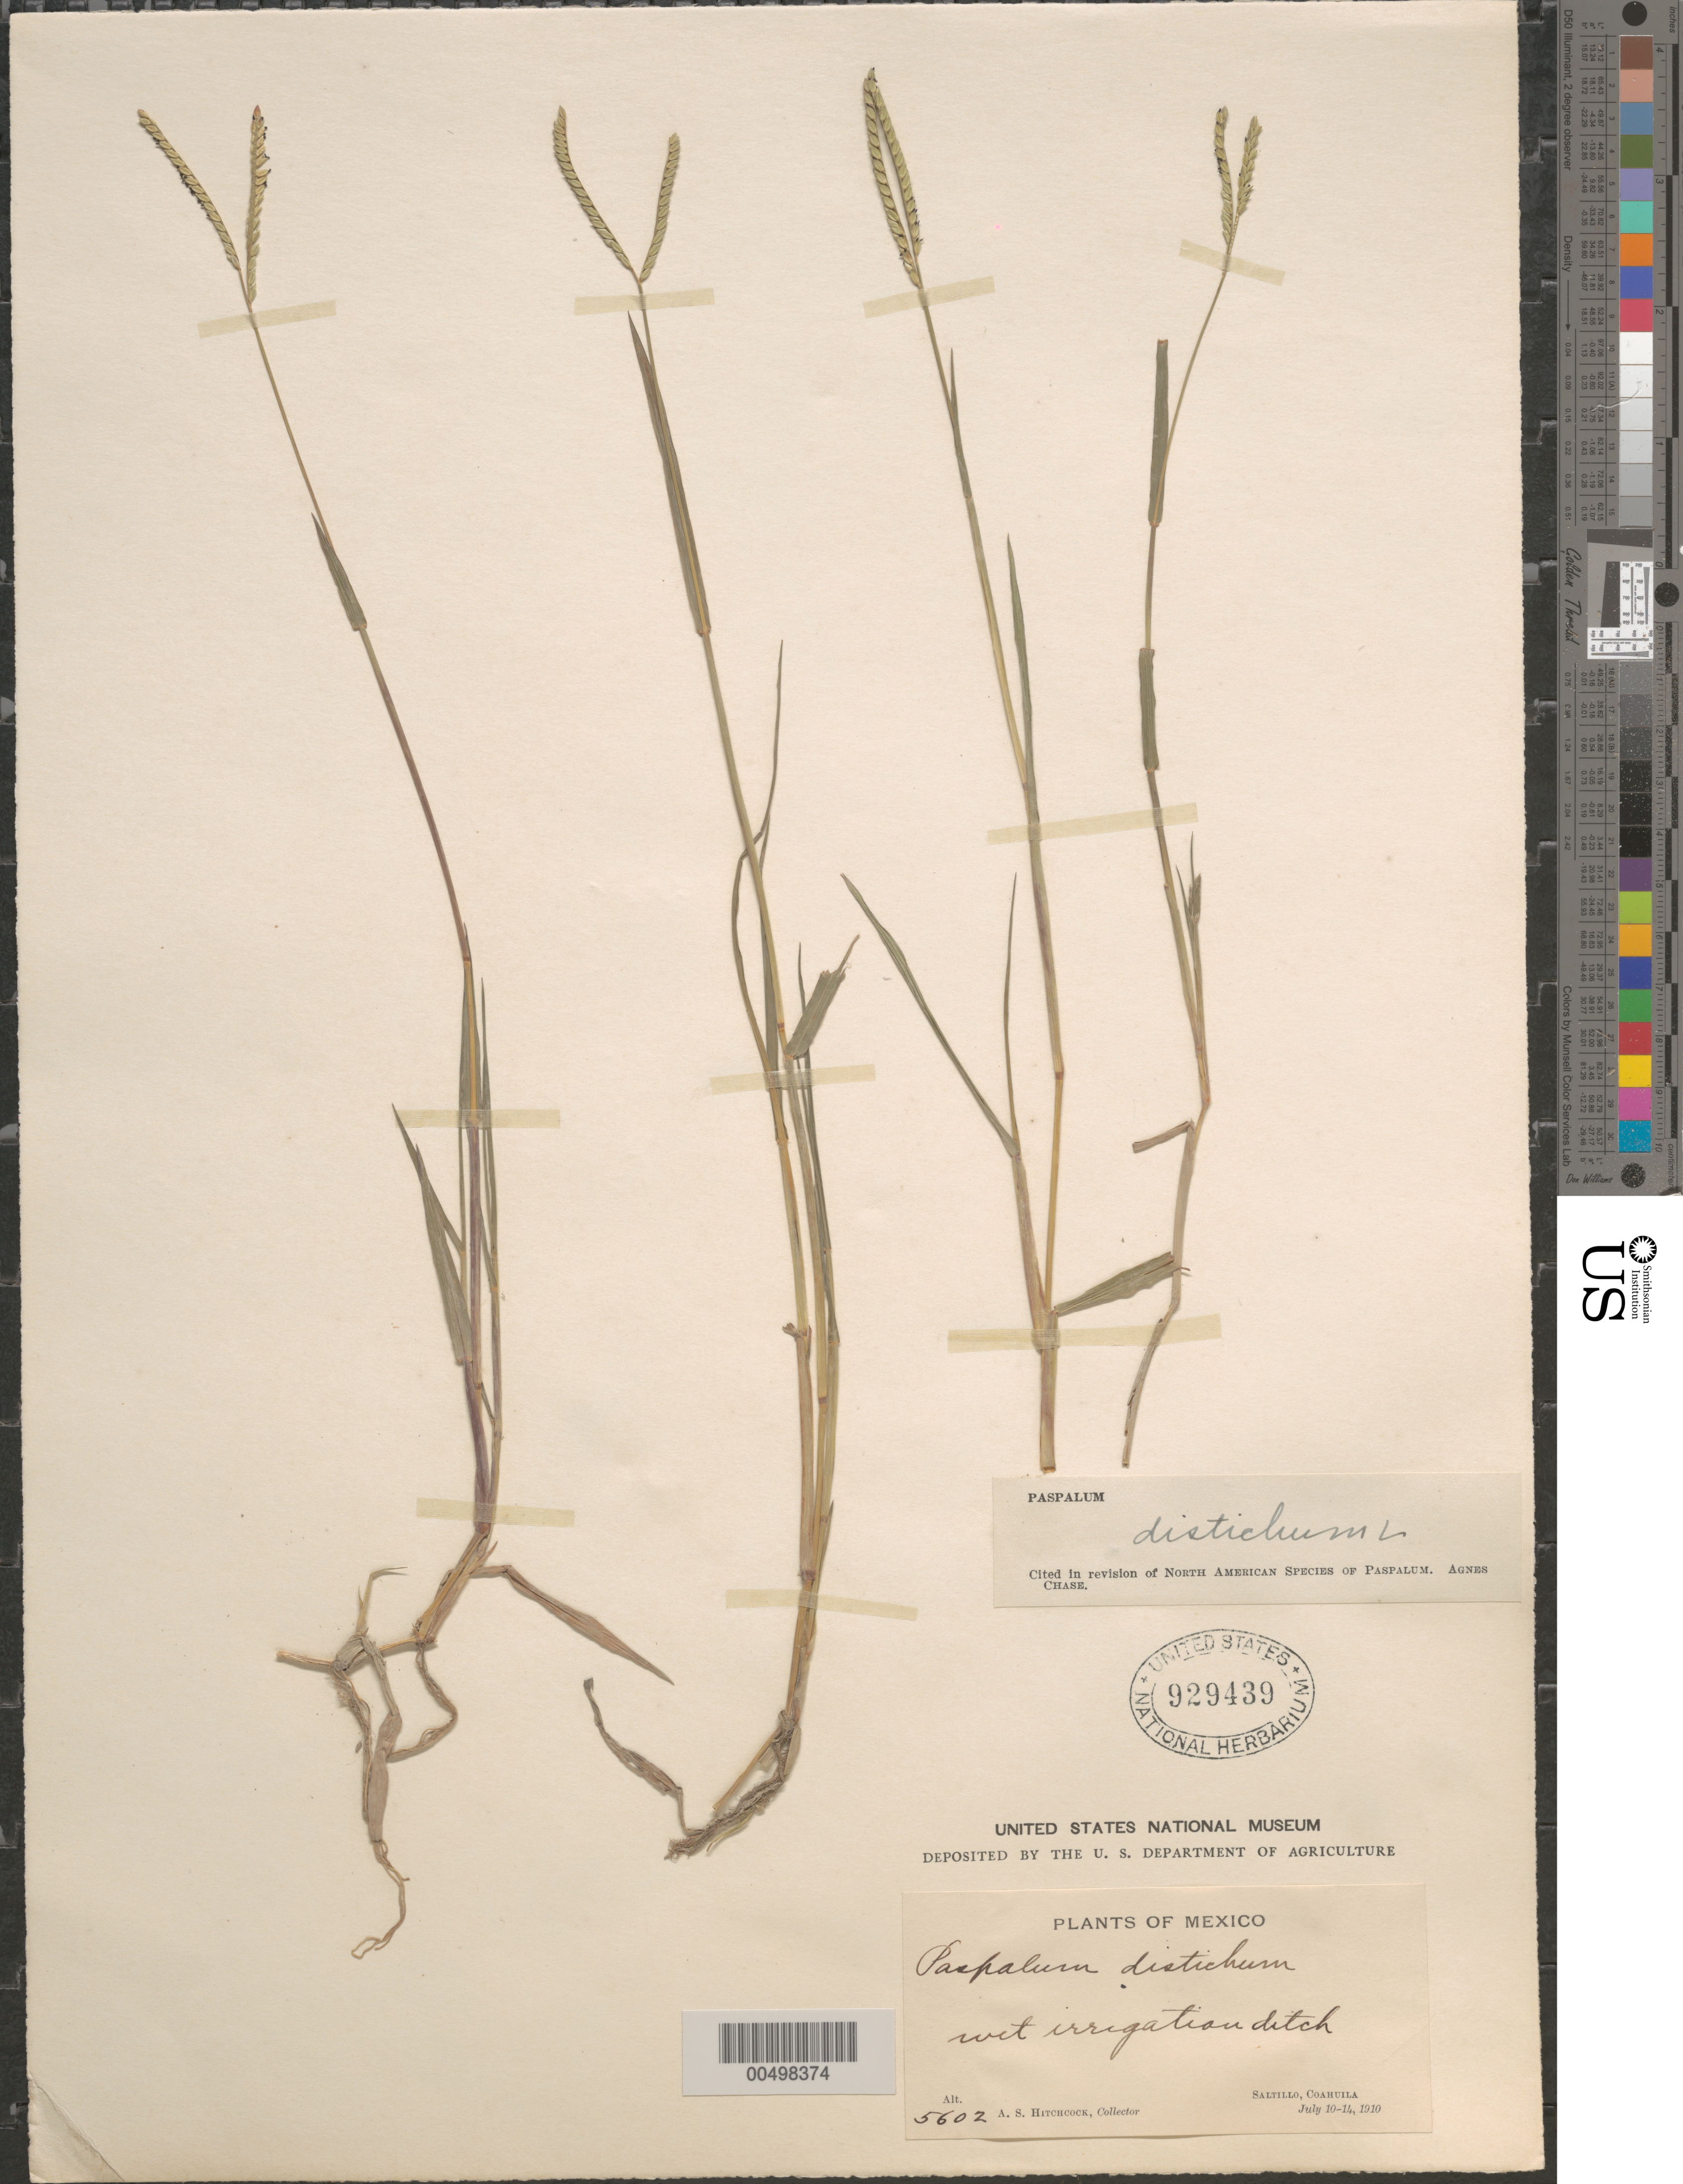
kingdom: Plantae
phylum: Tracheophyta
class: Liliopsida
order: Poales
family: Poaceae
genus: Paspalum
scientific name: Paspalum paspaloides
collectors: A. S. Hitchcock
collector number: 5602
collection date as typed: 10 Jul 1910 to 14 Jul 1910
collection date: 1910-07-10/1910-07-14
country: Mexico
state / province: Coahuila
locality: Saltillo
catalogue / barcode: US 929439